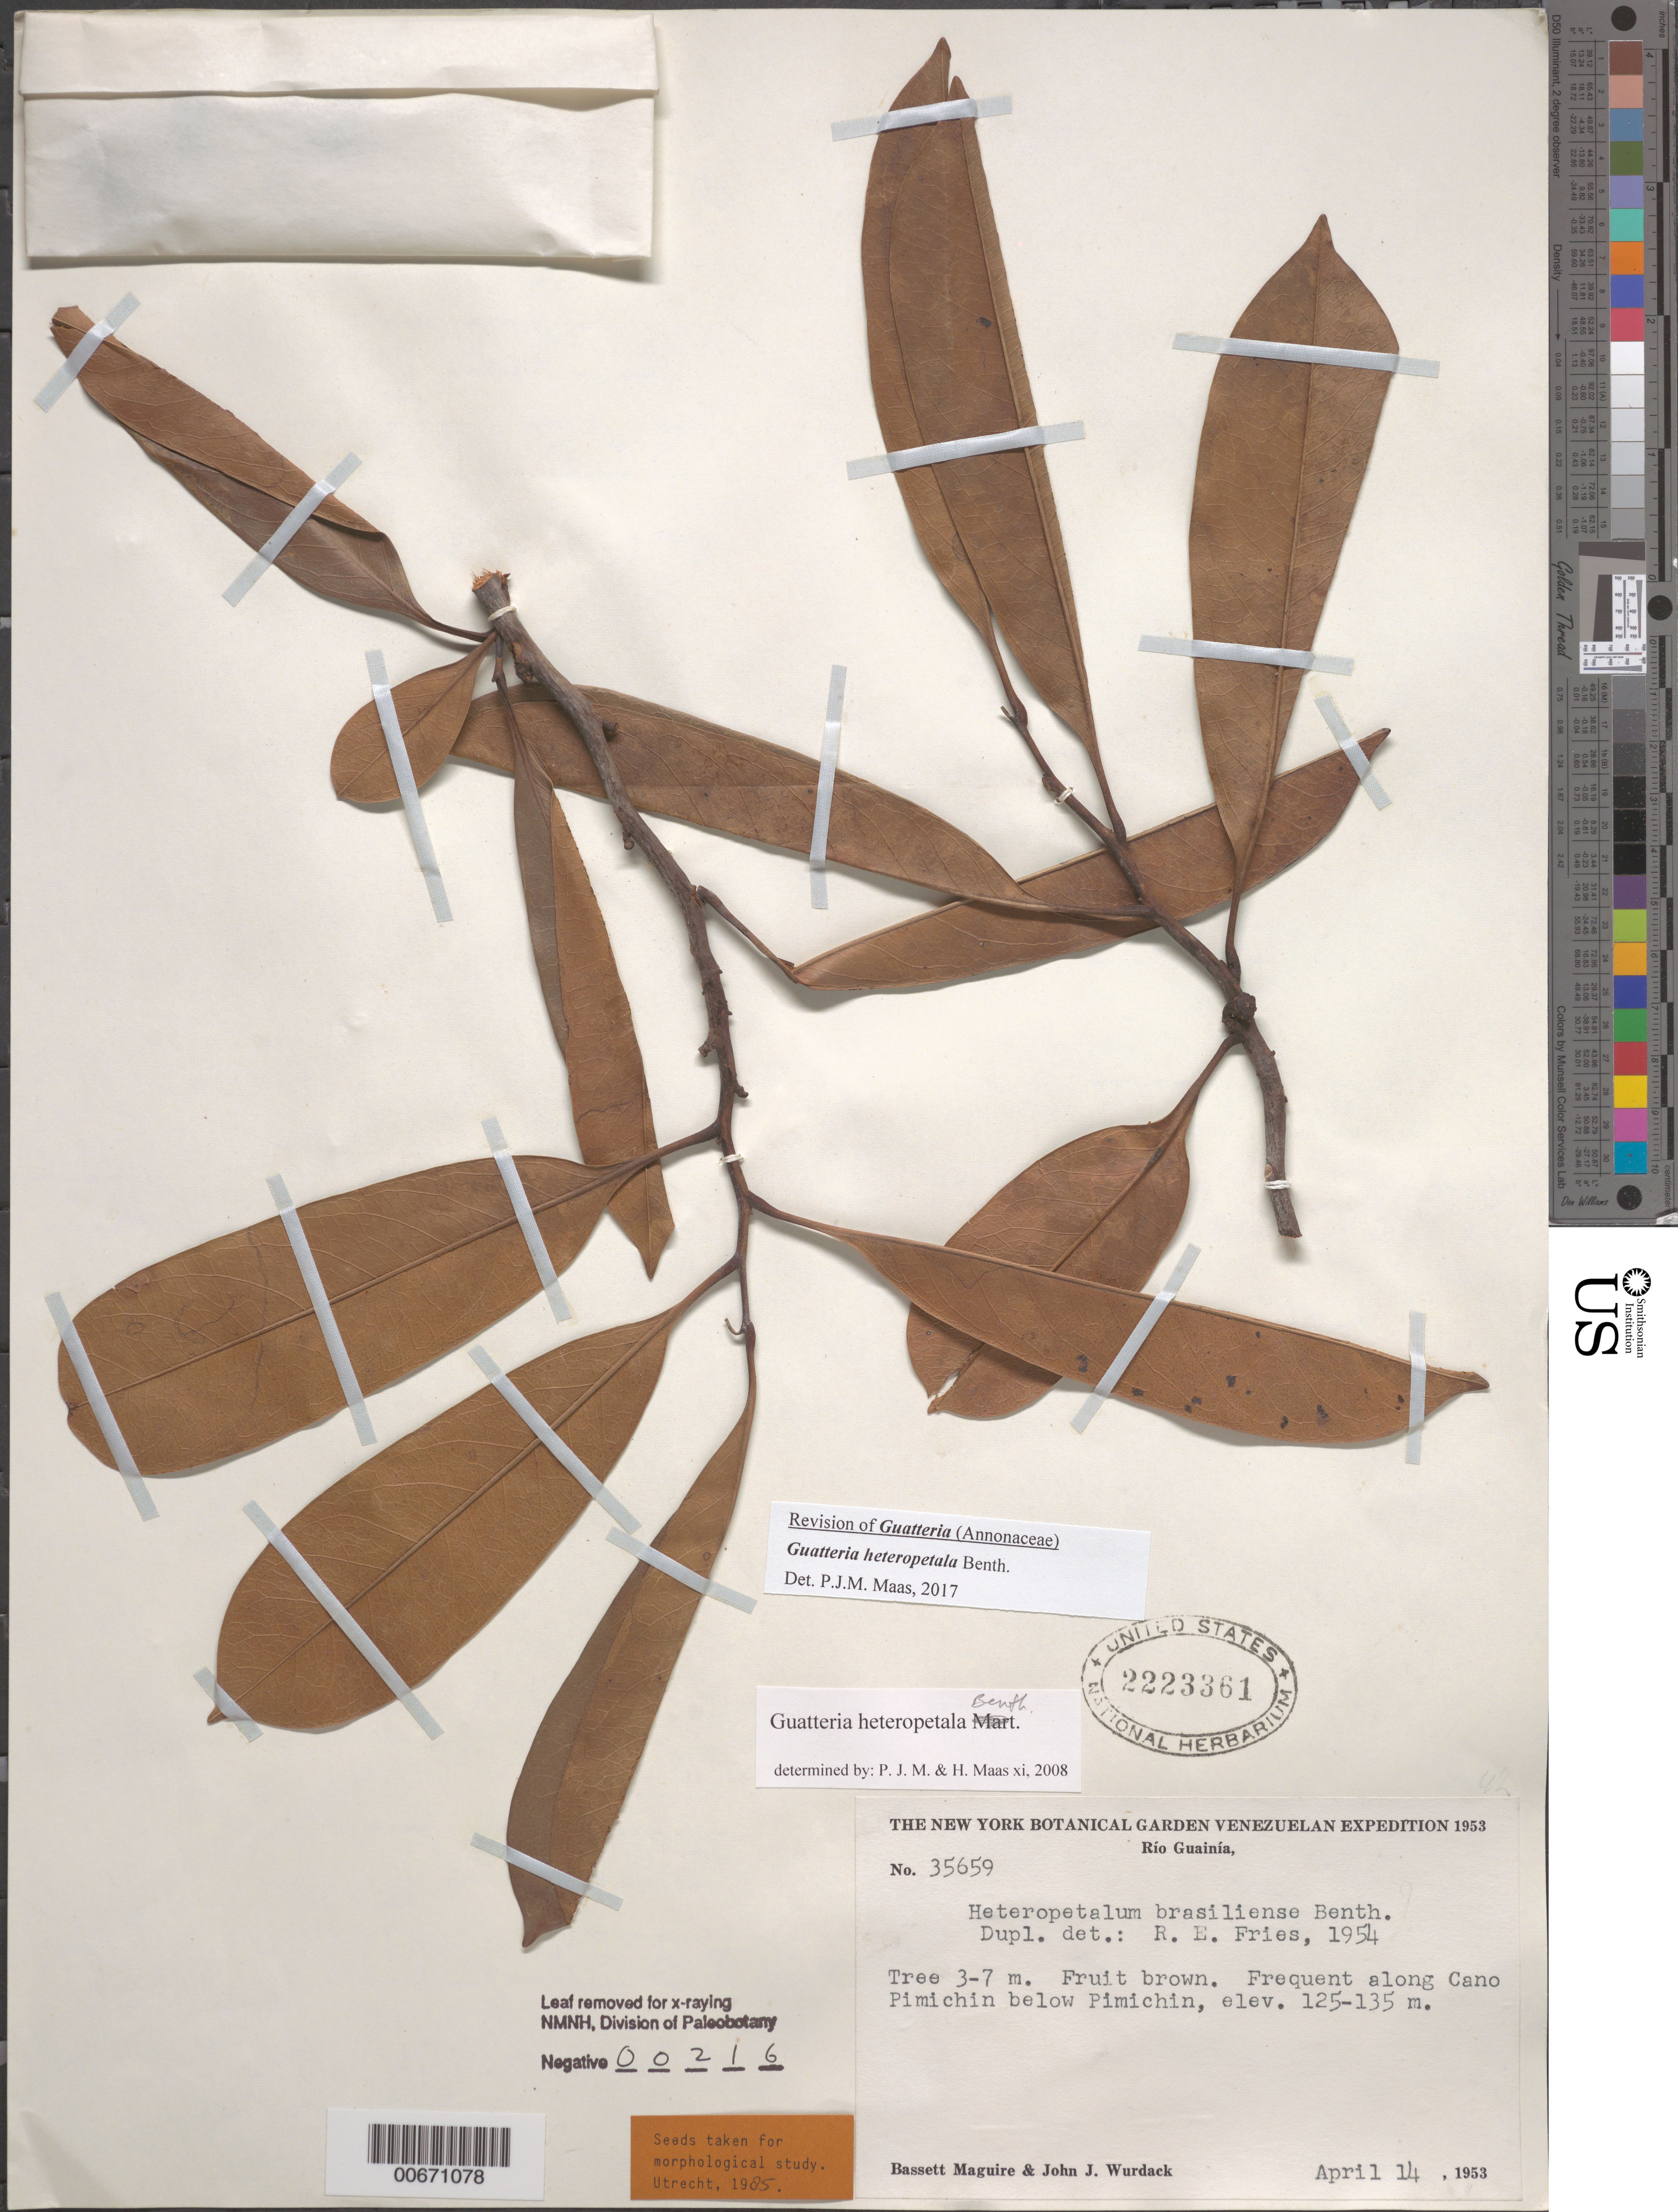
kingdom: Plantae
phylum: Tracheophyta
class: Magnoliopsida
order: Magnoliales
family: Annonaceae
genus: Guatteria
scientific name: Guatteria heteropetala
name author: Benth.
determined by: Maas, Paul J.; Maas, H.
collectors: B. Maguire & J. J. Wurdack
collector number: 35659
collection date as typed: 14-Apr-53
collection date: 1953-04-14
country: Venezuela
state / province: Amazonas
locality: Río Guainía, Caño Pimichin, below Pimichin village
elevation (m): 125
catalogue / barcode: US 2223361